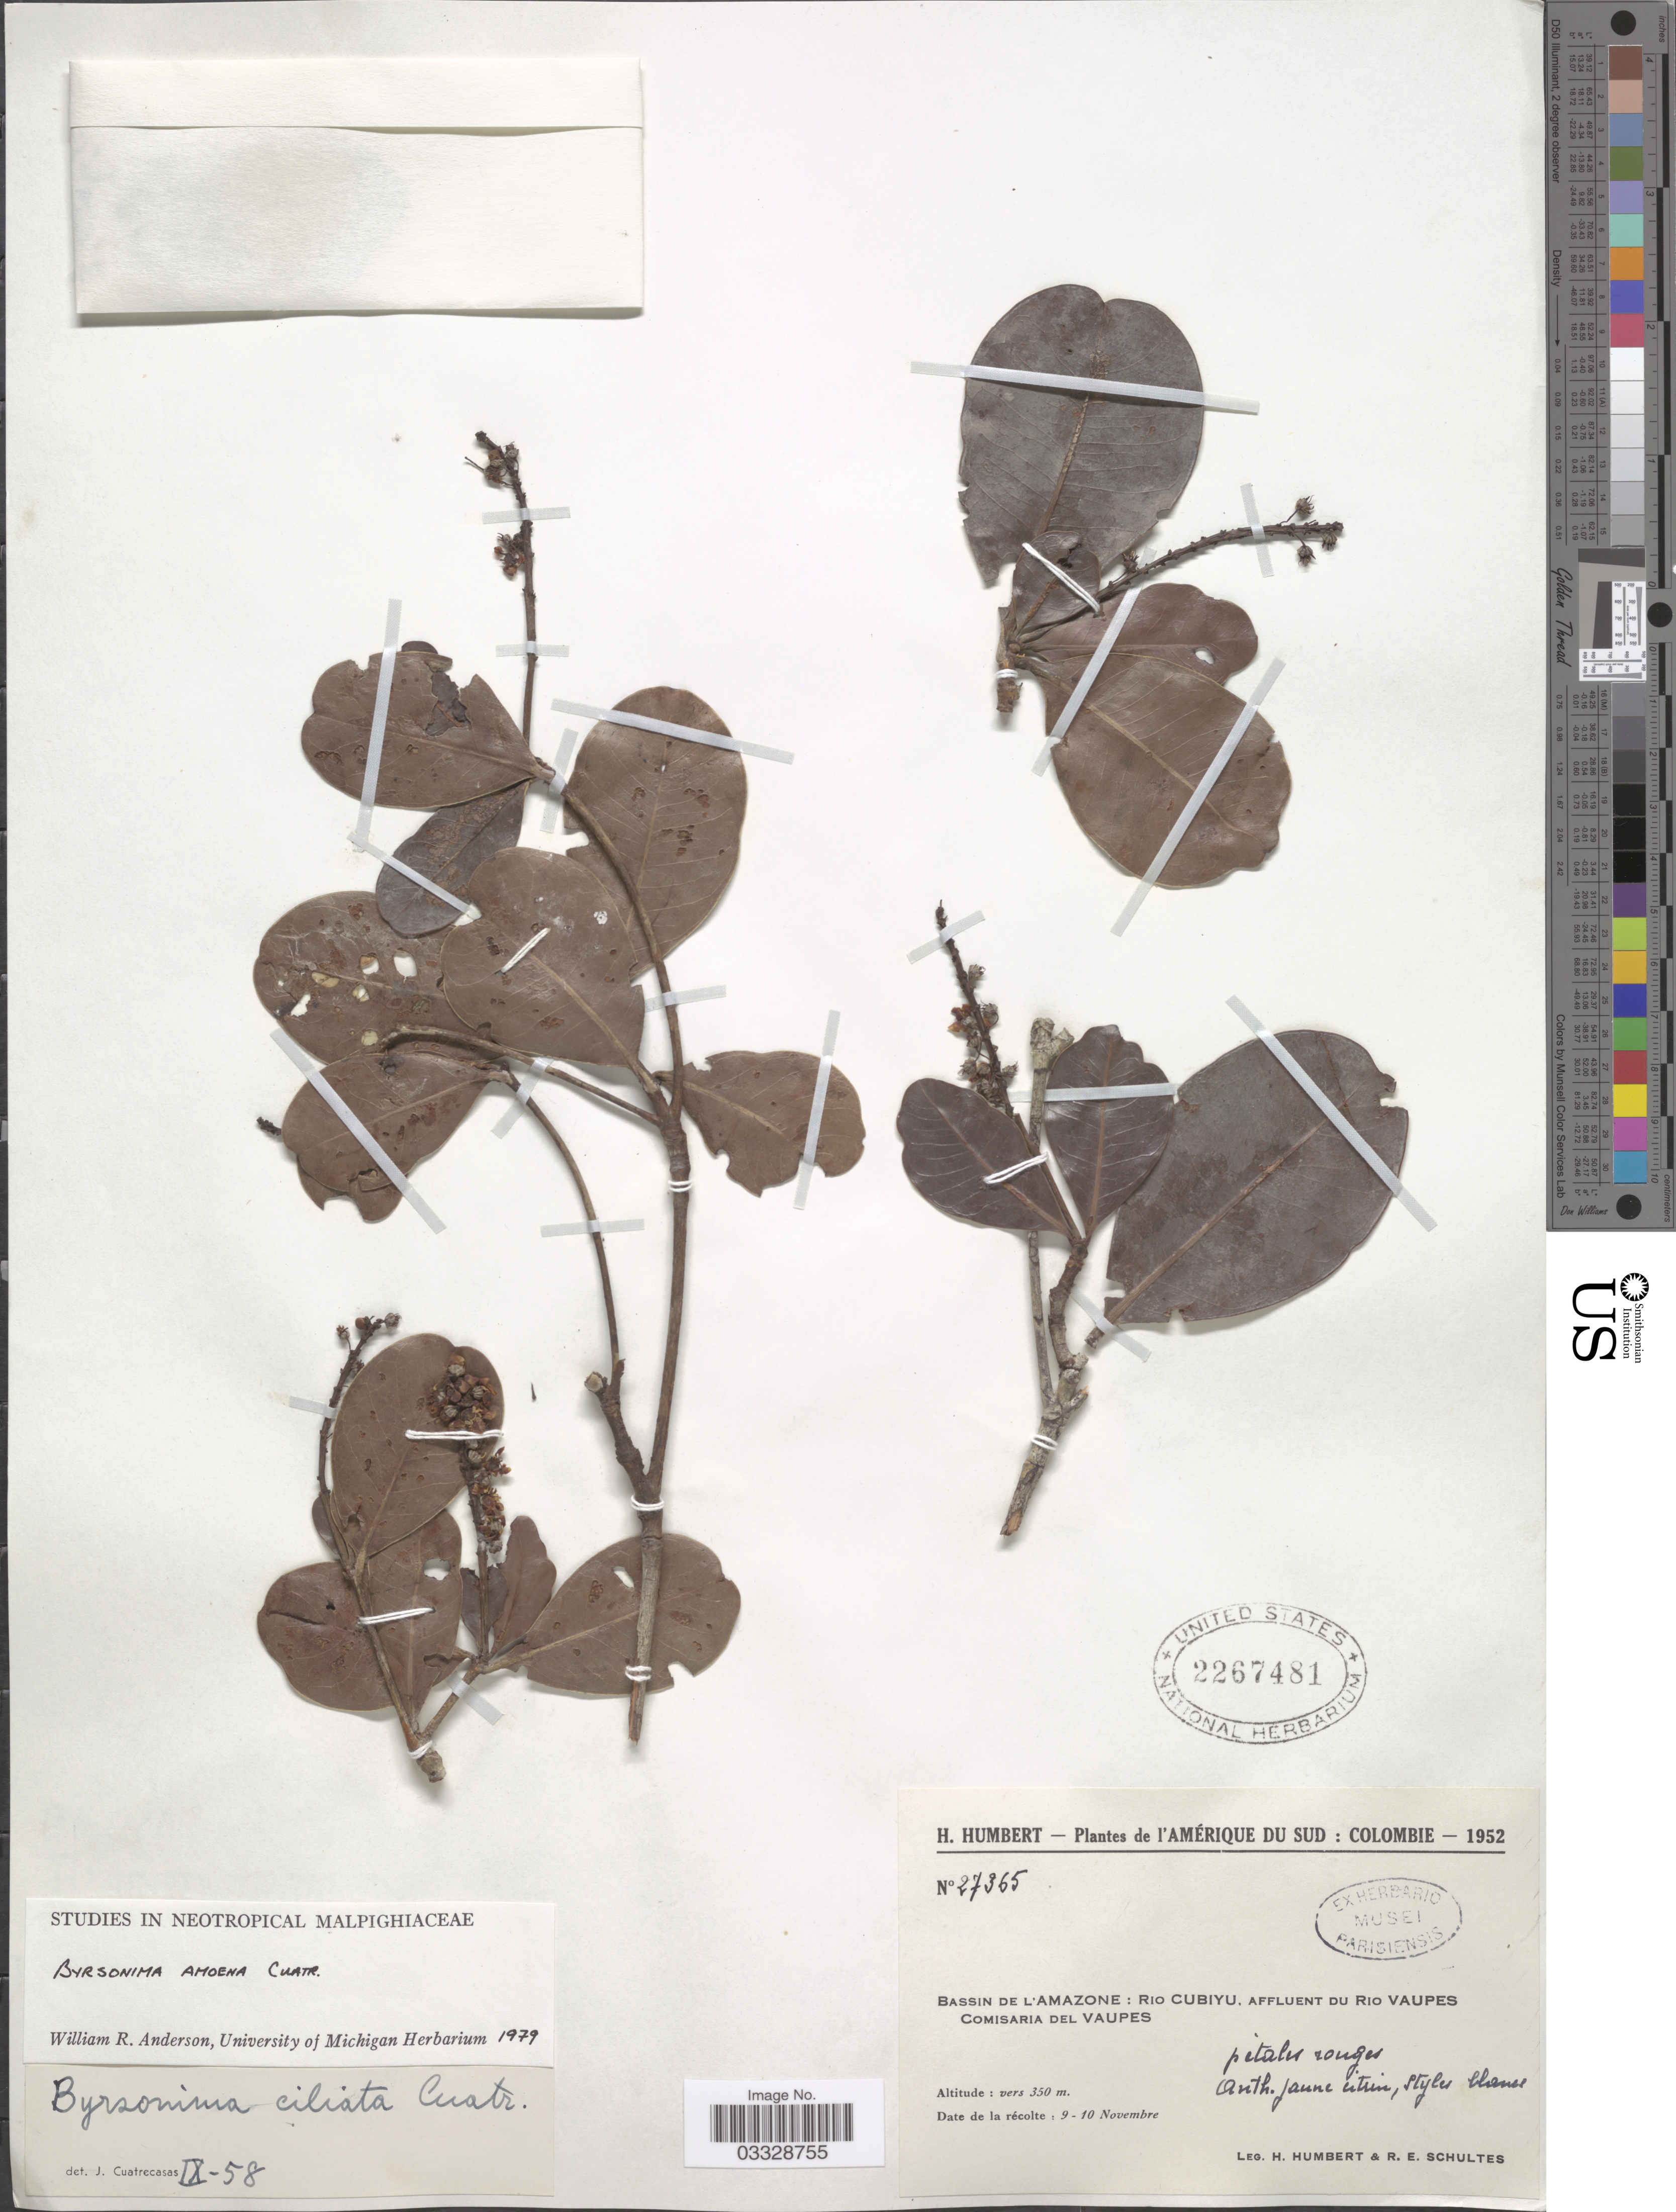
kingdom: Plantae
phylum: Tracheophyta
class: Magnoliopsida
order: Malpighiales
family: Malpighiaceae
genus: Byrsonima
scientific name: Byrsonima amoena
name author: Cuatrec.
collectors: H. Humbert & R. E. Schultes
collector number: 27365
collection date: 1952-11-09/1952-11-10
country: Colombia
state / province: Vaupés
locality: Bassin de L'Amazone: Rio Cubiyu. Affluent du Rio Vaupes. Comisaria del Vaupes.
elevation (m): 350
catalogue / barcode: US 2267481